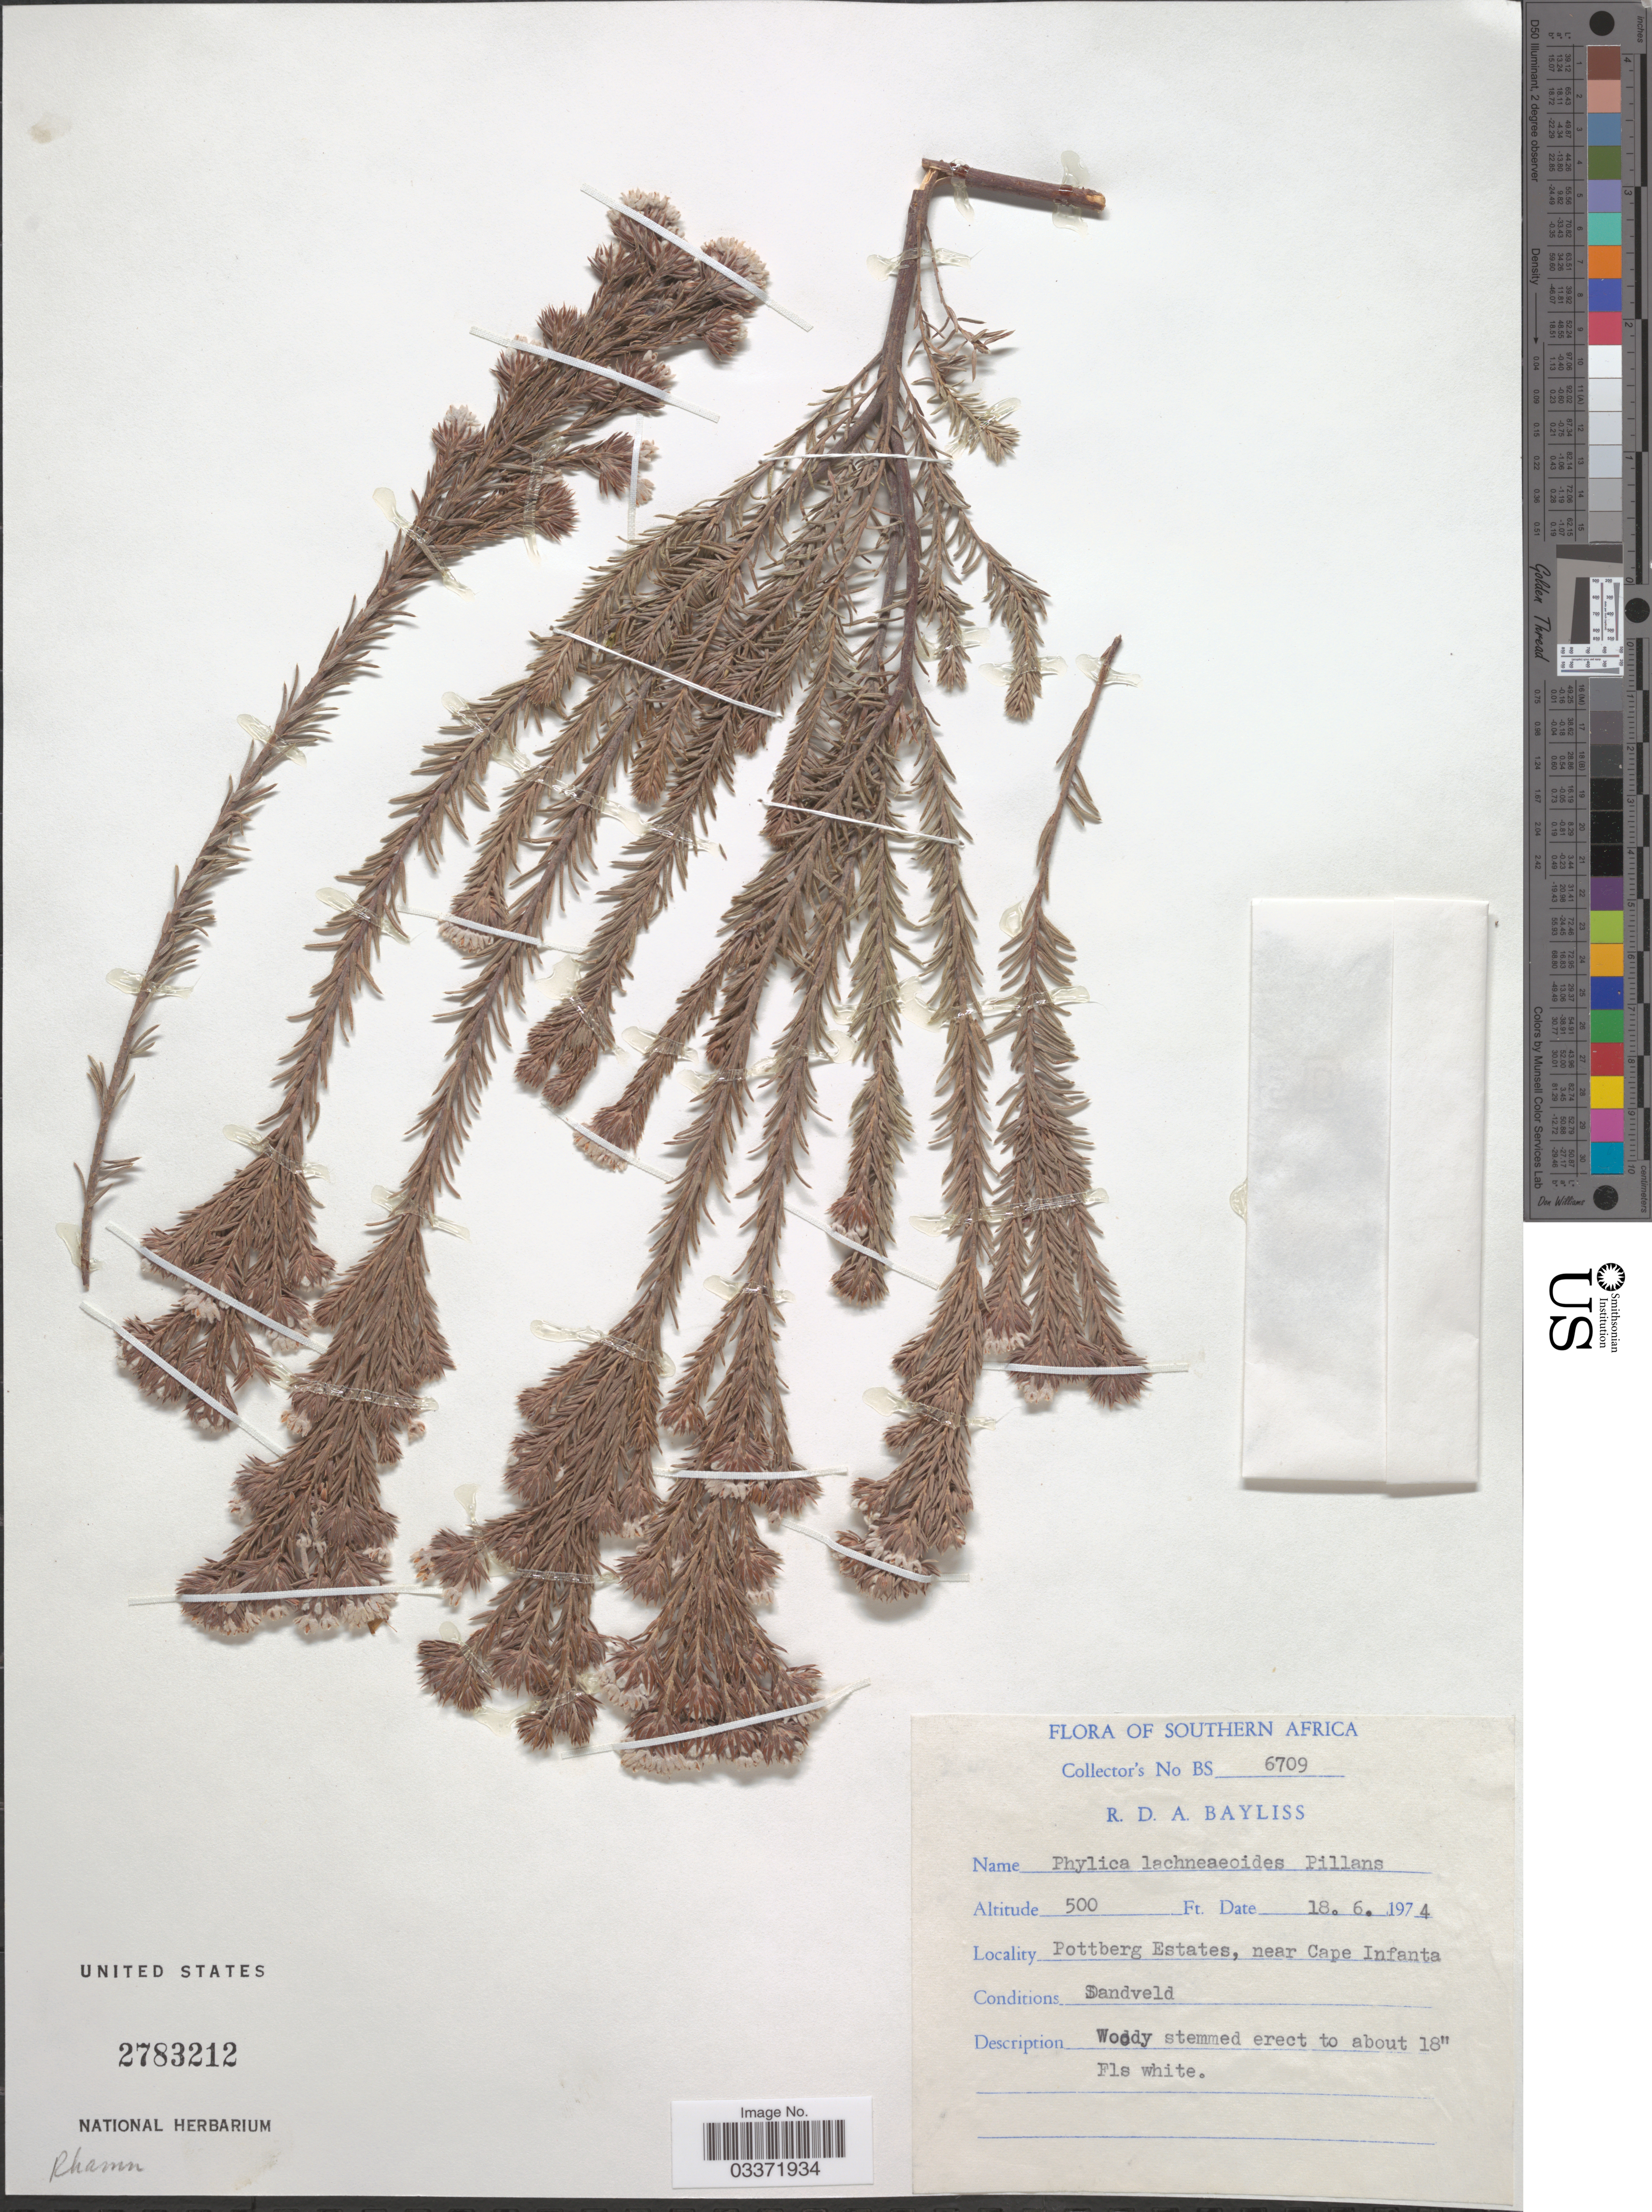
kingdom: Plantae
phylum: Tracheophyta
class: Magnoliopsida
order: Rosales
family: Rhamnaceae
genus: Phylica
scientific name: Phylica lachneaeoides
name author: Pillans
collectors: R. Bayliss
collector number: BS 6709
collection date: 1974-06-18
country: South Africa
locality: Southern Africa. Pottberg Estates, near Cape Infanta. Conditions Sandveld.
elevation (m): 152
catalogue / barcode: US 2783212